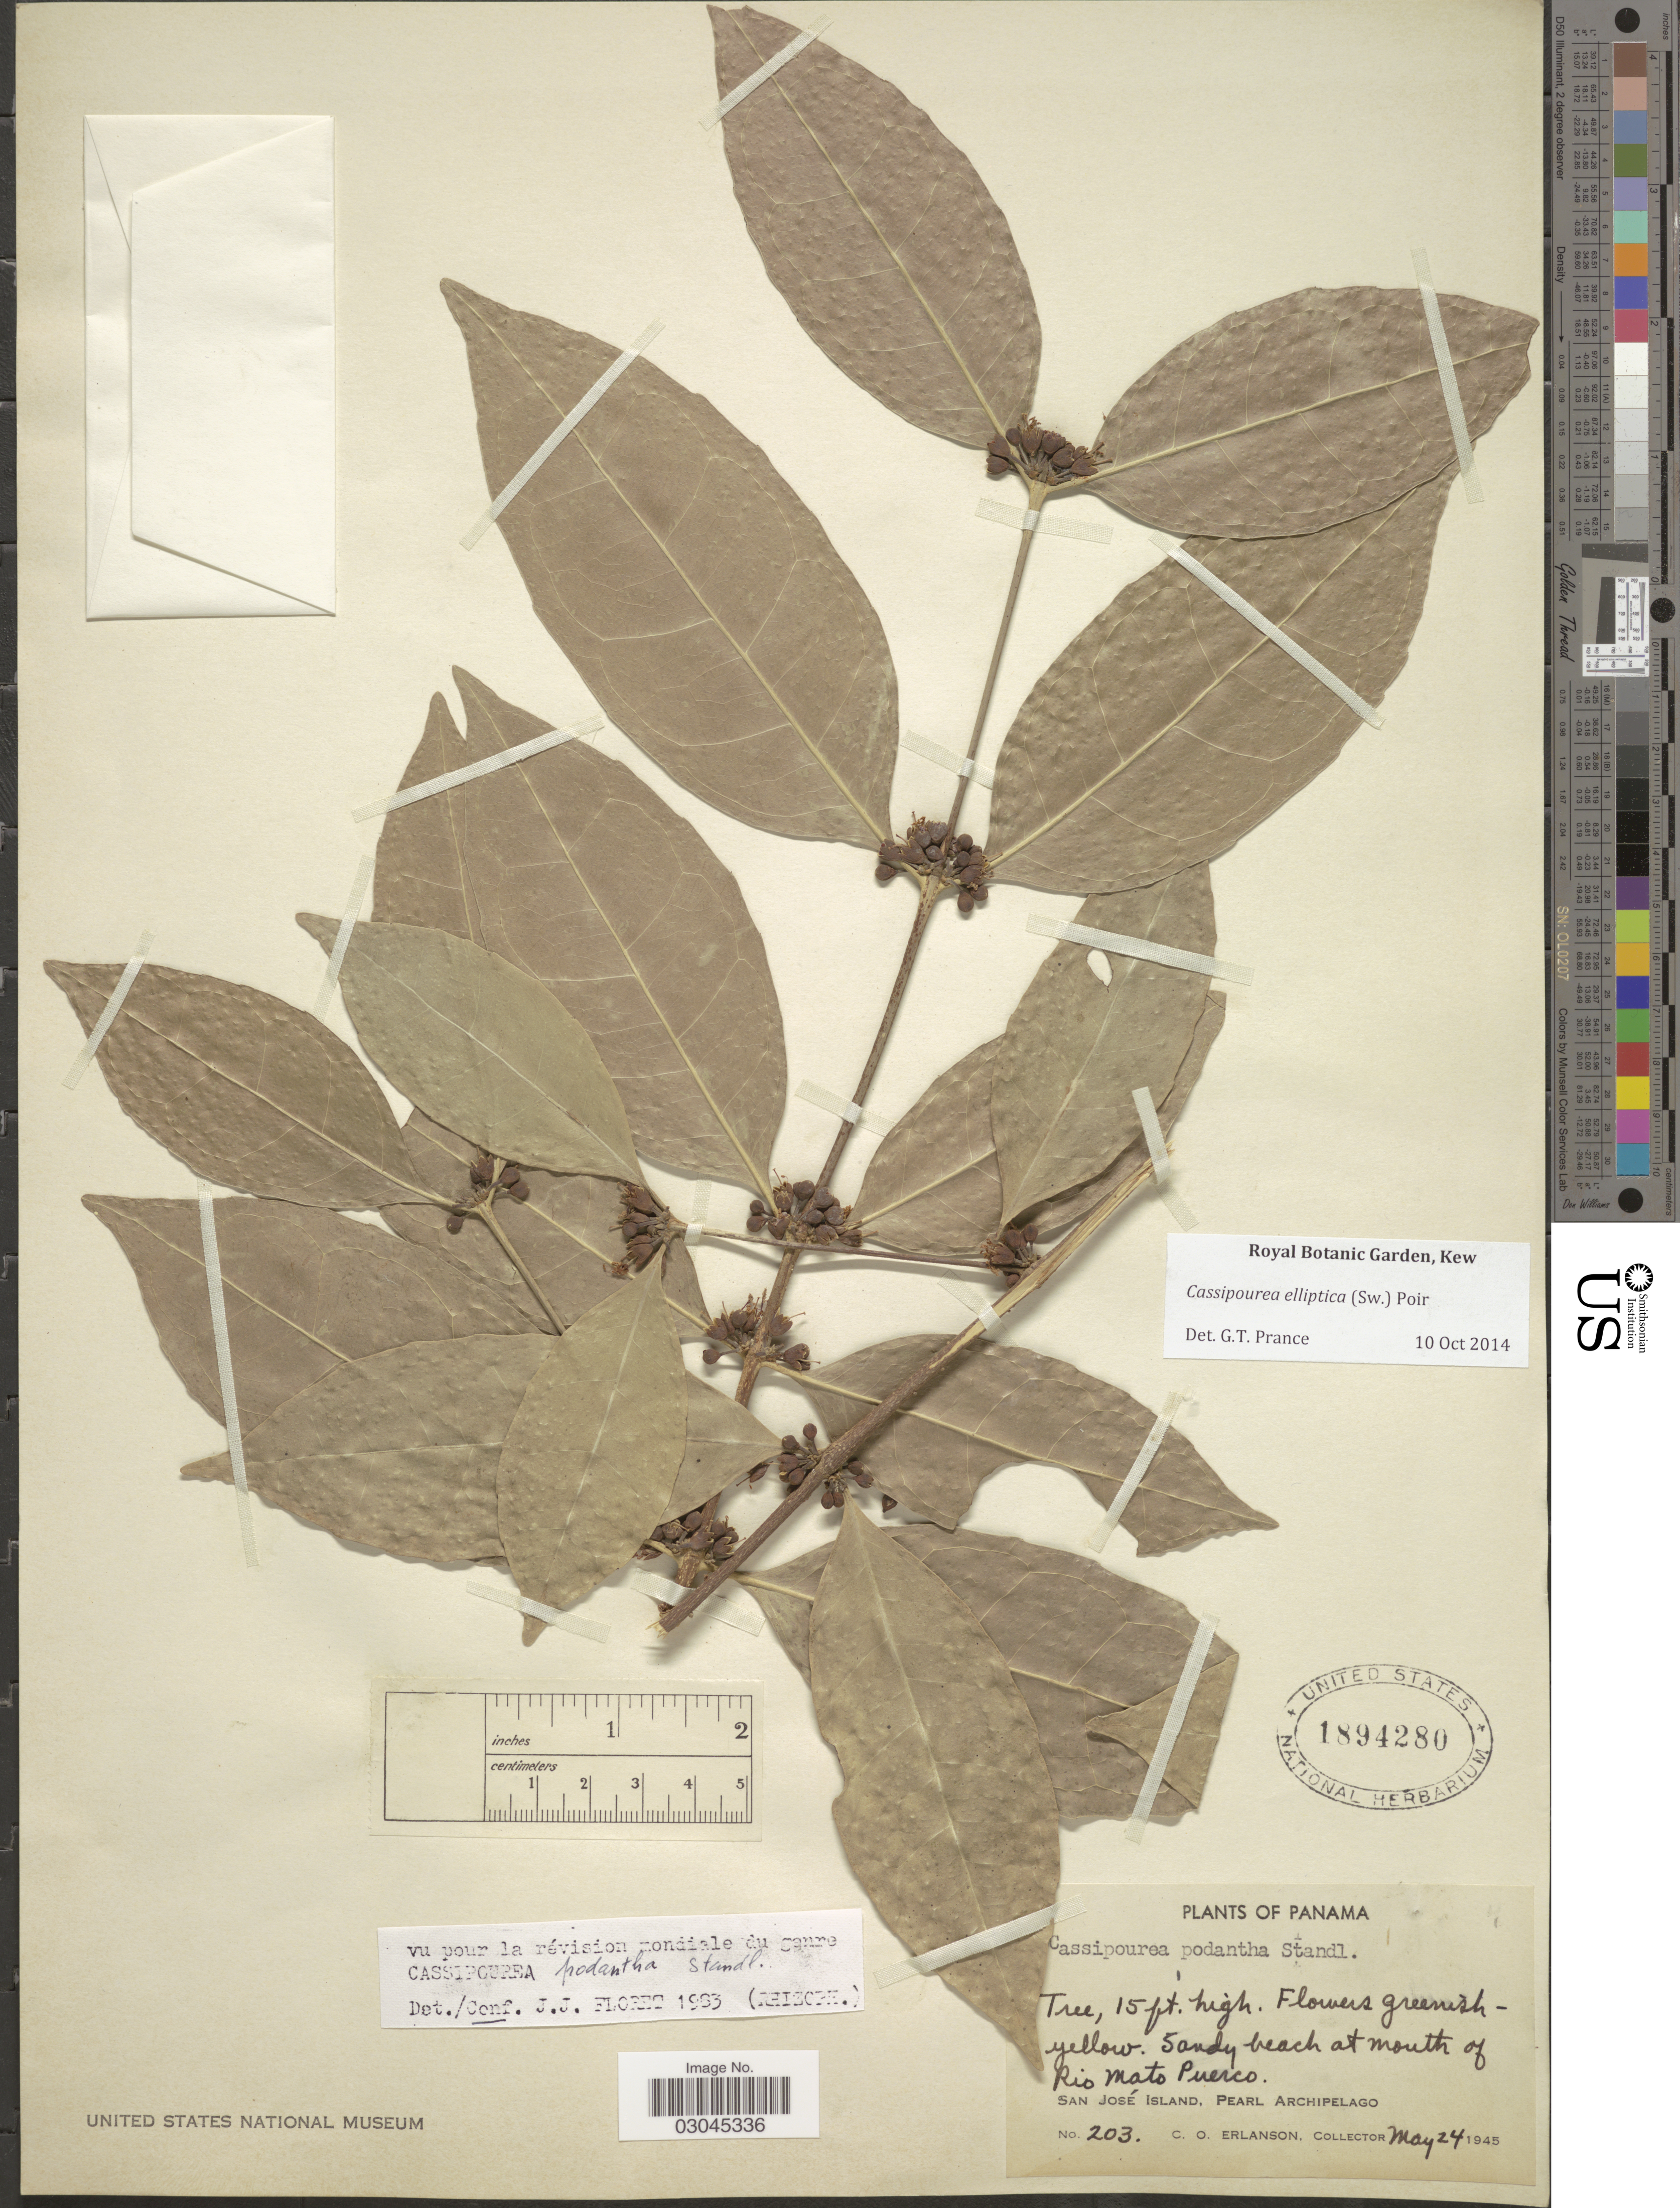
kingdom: Plantae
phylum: Tracheophyta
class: Magnoliopsida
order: Malpighiales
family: Rhizophoraceae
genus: Cassipourea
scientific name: Cassipourea elliptica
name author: (Sw.) Poir.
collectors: C. O. Erlanson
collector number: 203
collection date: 1945-05-24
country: Panama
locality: Sandy beach at Mouth of Rio Mato Puerco. San José Island, Pearl Archipelago.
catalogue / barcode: US 1894280